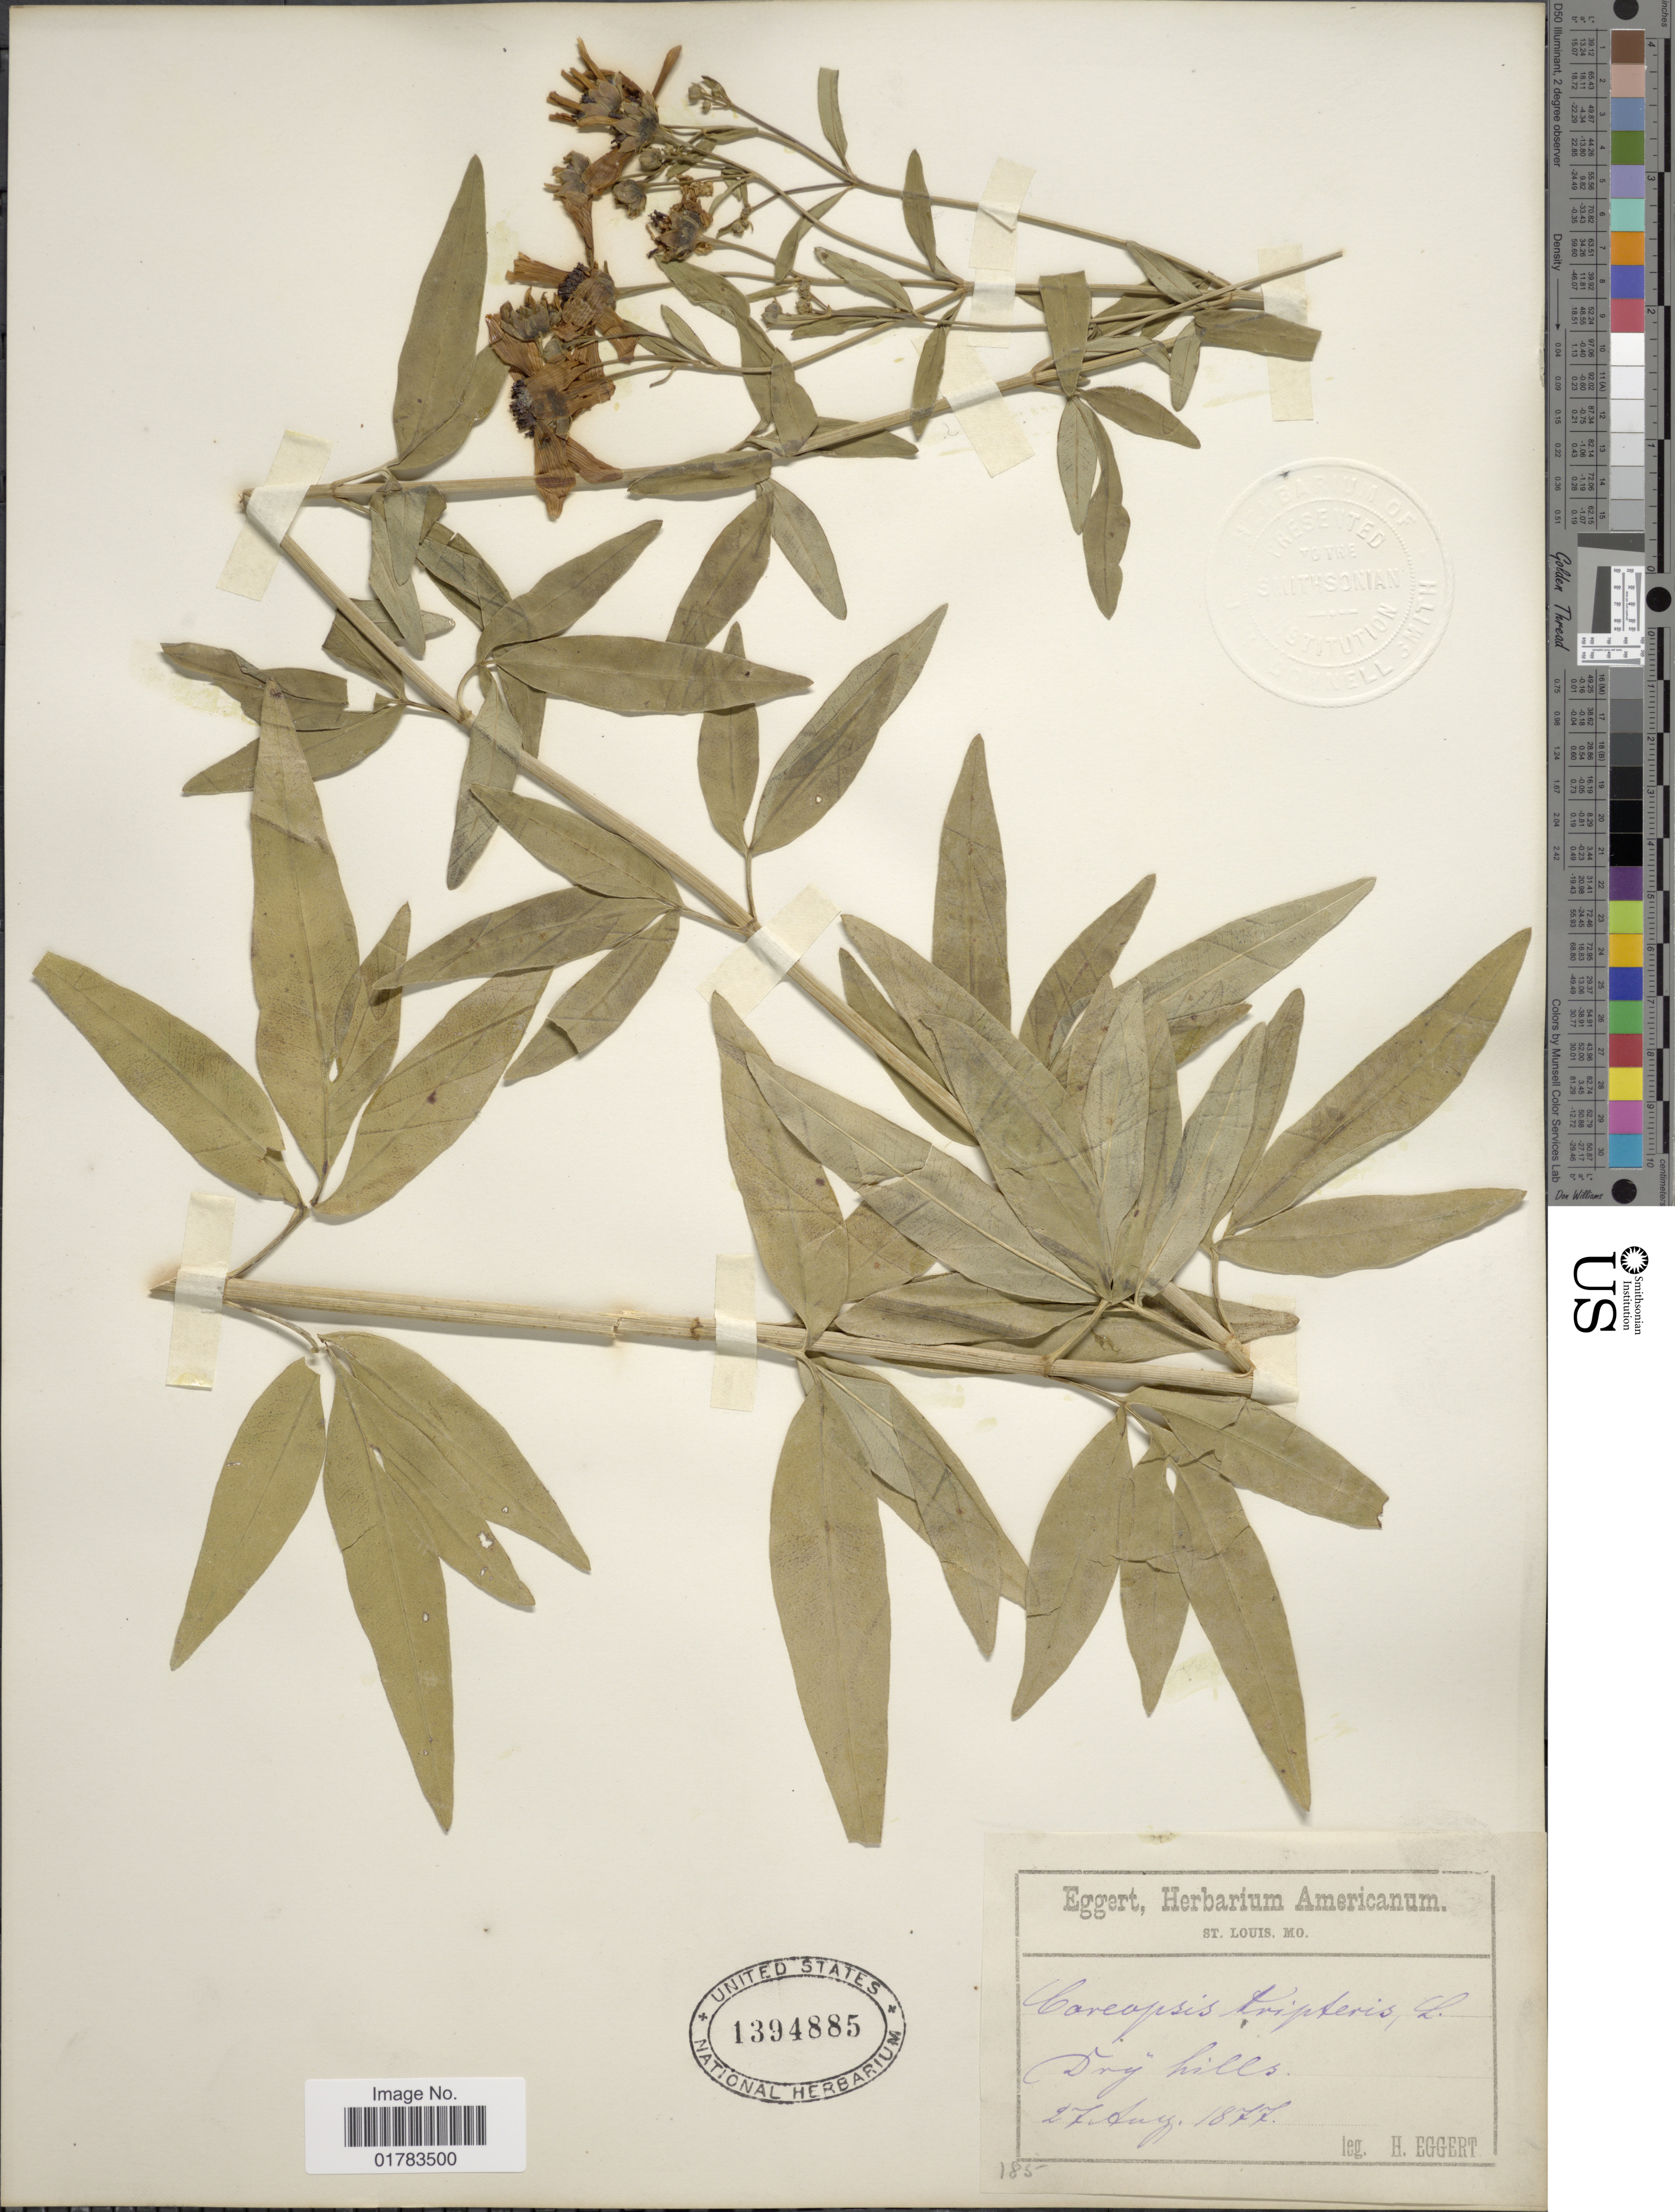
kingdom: Plantae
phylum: Tracheophyta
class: Magnoliopsida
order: Asterales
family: Asteraceae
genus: Coreopsis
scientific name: Coreopsis tripteris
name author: L.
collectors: H. Eggert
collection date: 1877-08-27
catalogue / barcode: US 1394885